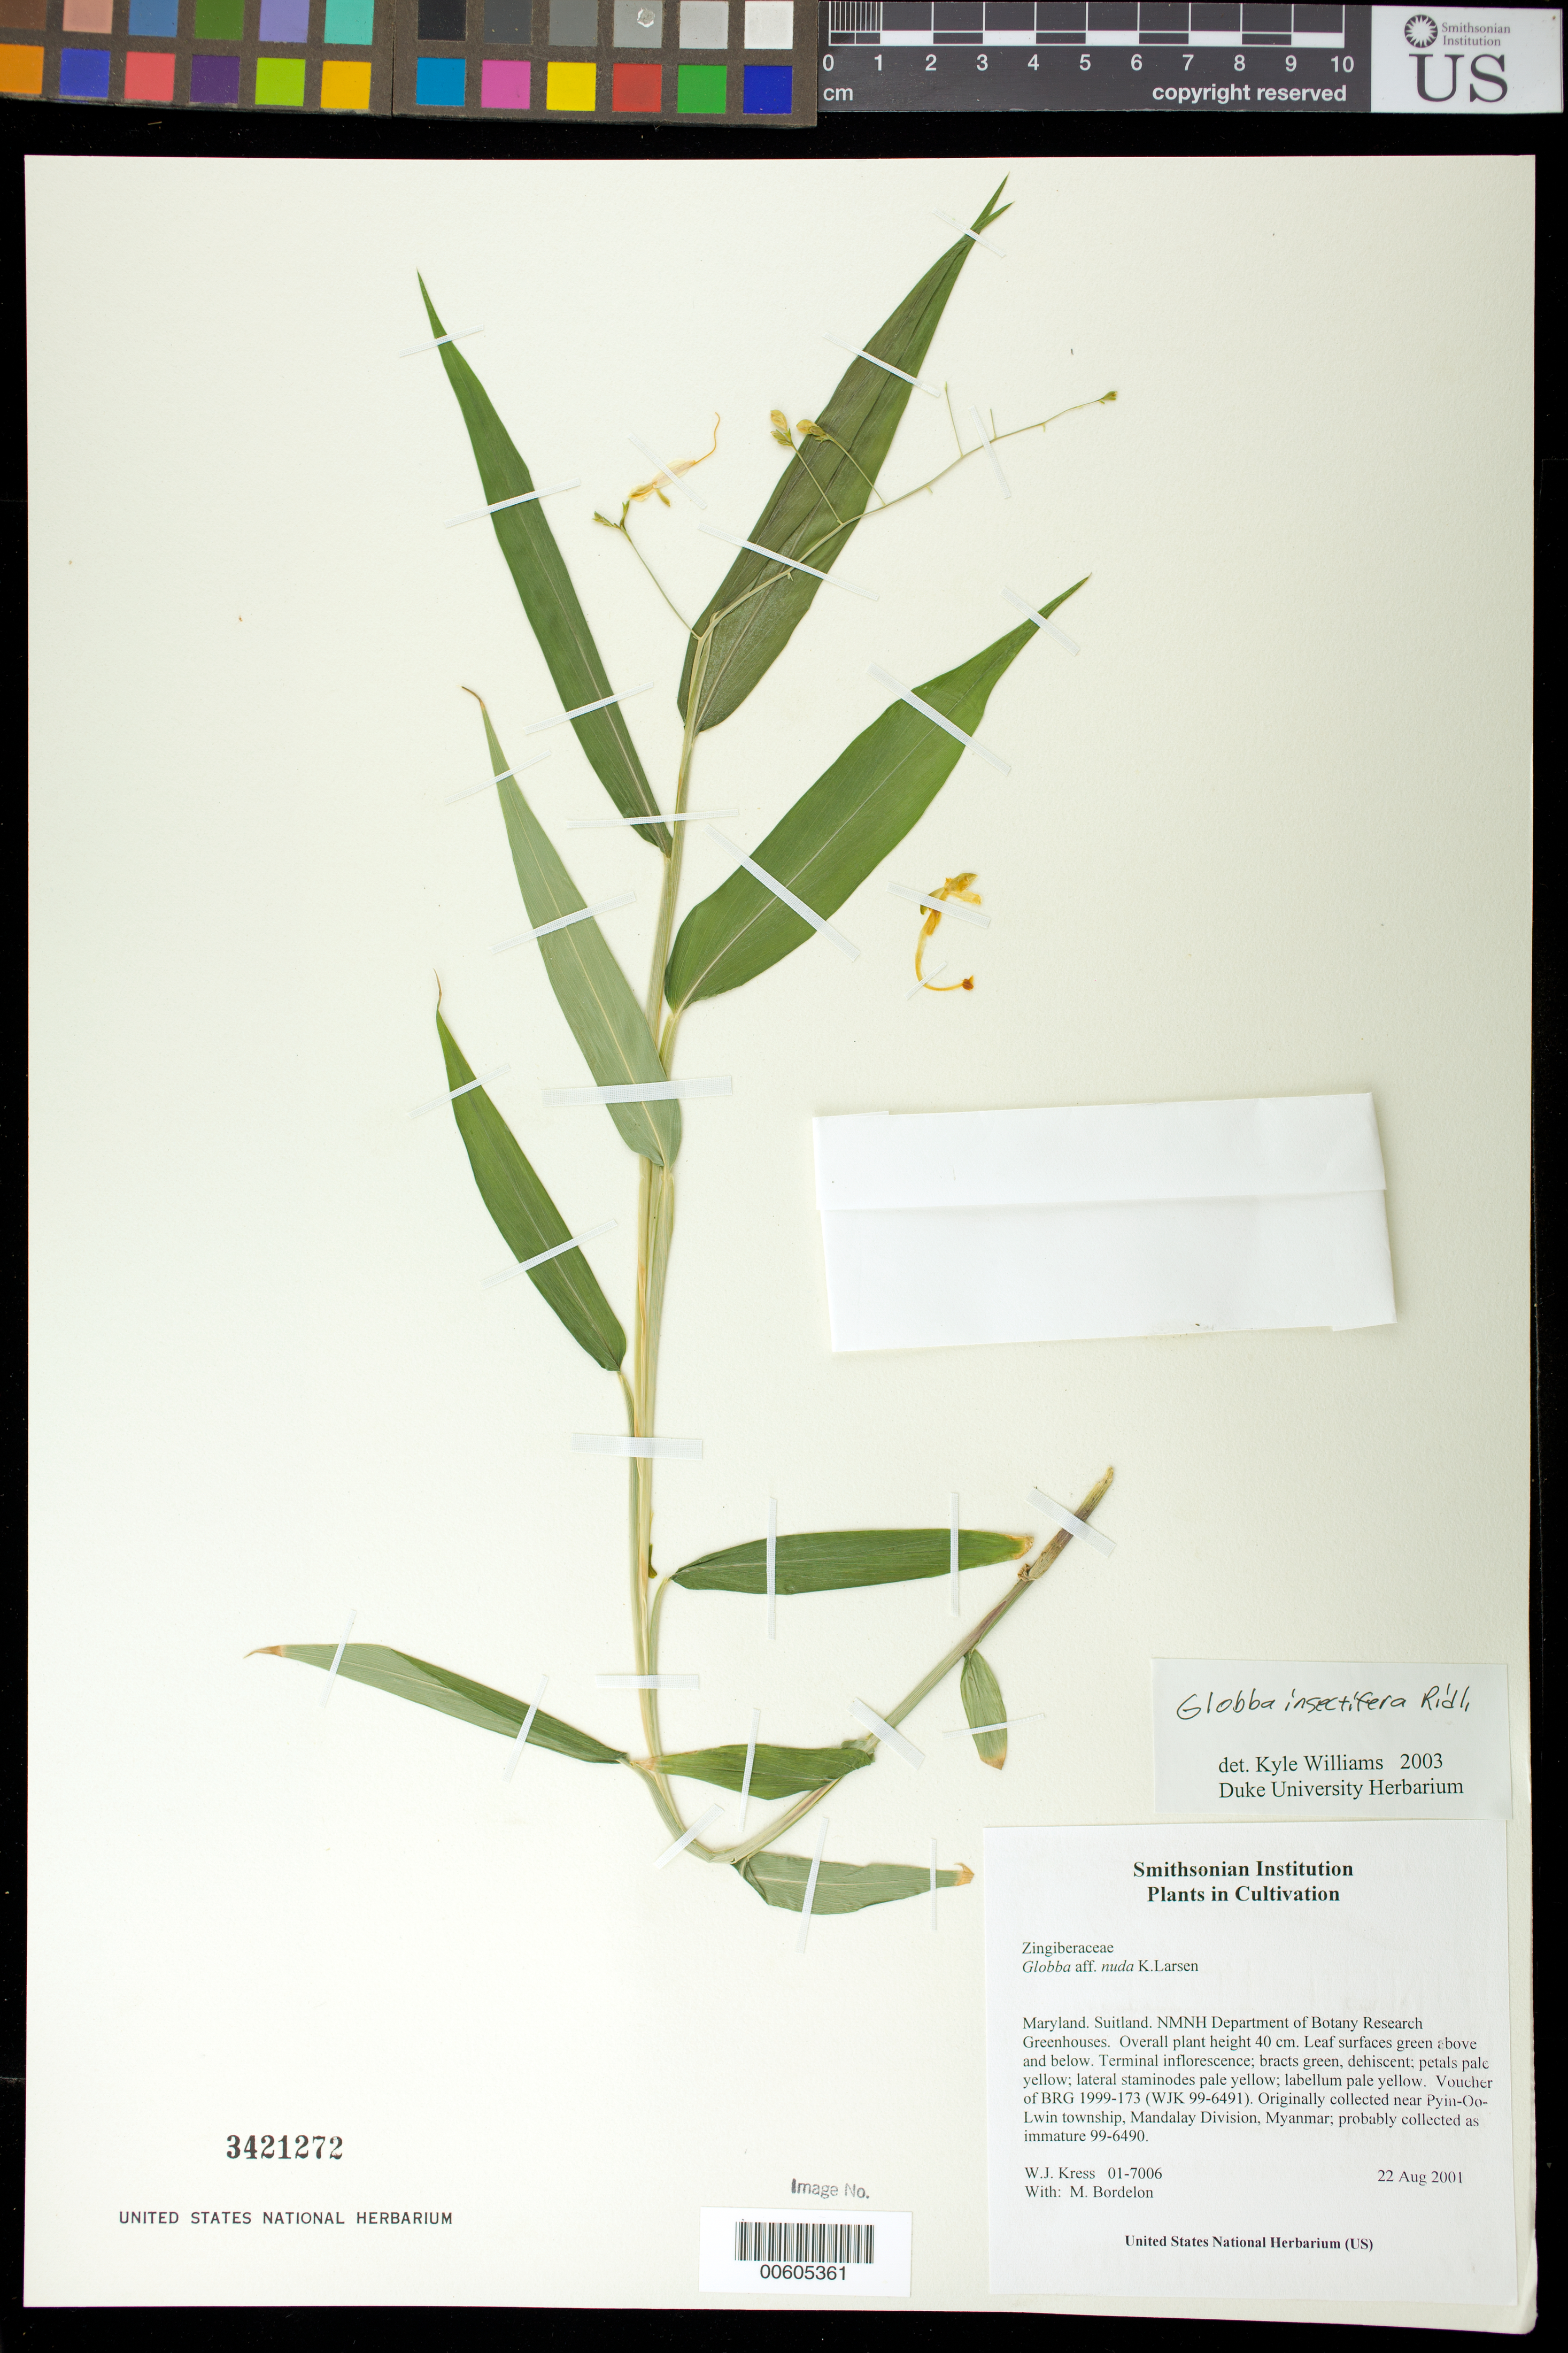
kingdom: Plantae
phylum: Tracheophyta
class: Liliopsida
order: Zingiberales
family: Zingiberaceae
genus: Globba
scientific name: Globba insectifera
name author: Ridl.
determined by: Williams, K. J.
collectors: W. J. Kress & M. Bordelon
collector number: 01-7006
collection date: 2001-08-22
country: United States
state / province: Maryland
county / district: Prince George's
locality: NMNH Botany Research Greenhouses. Suitland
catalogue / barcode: US 3421272